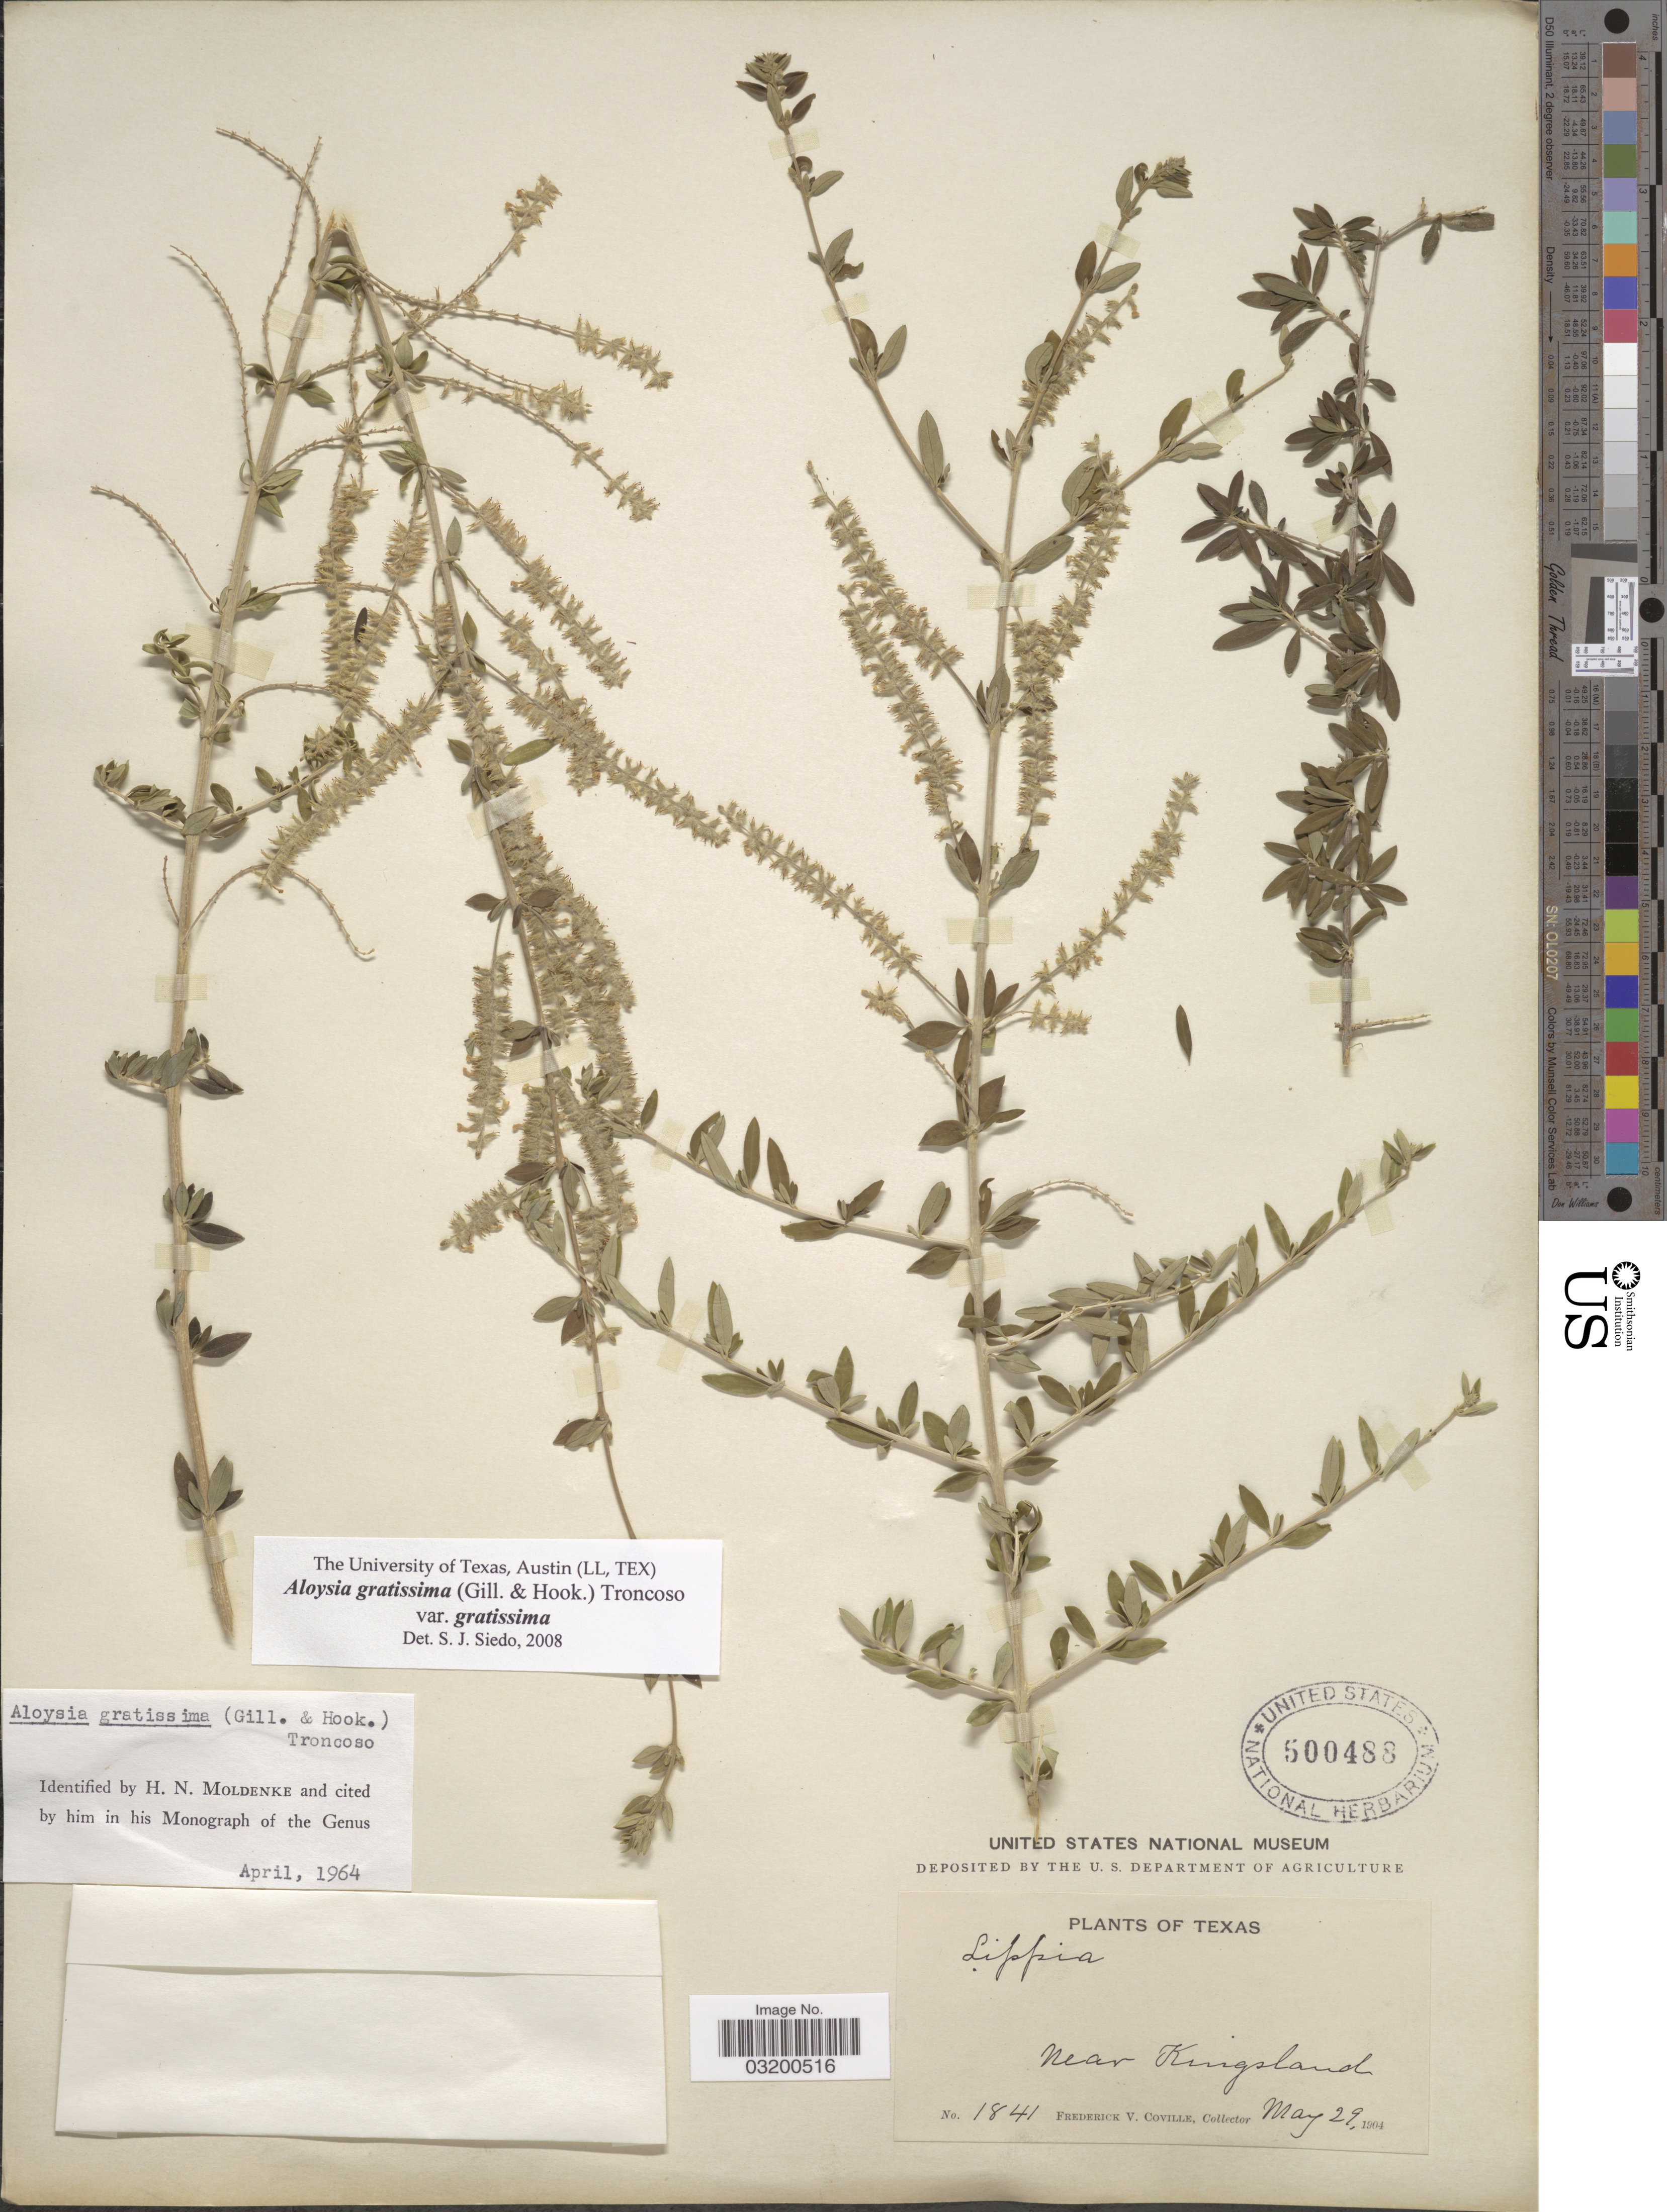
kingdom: Plantae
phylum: Tracheophyta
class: Magnoliopsida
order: Lamiales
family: Verbenaceae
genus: Aloysia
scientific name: Aloysia gratissima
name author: (Gillies & Hook.) Tronc.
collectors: F. V. Coville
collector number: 1841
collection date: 1904-05-29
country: United States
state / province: Texas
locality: Near Kingsland.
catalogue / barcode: US 500488